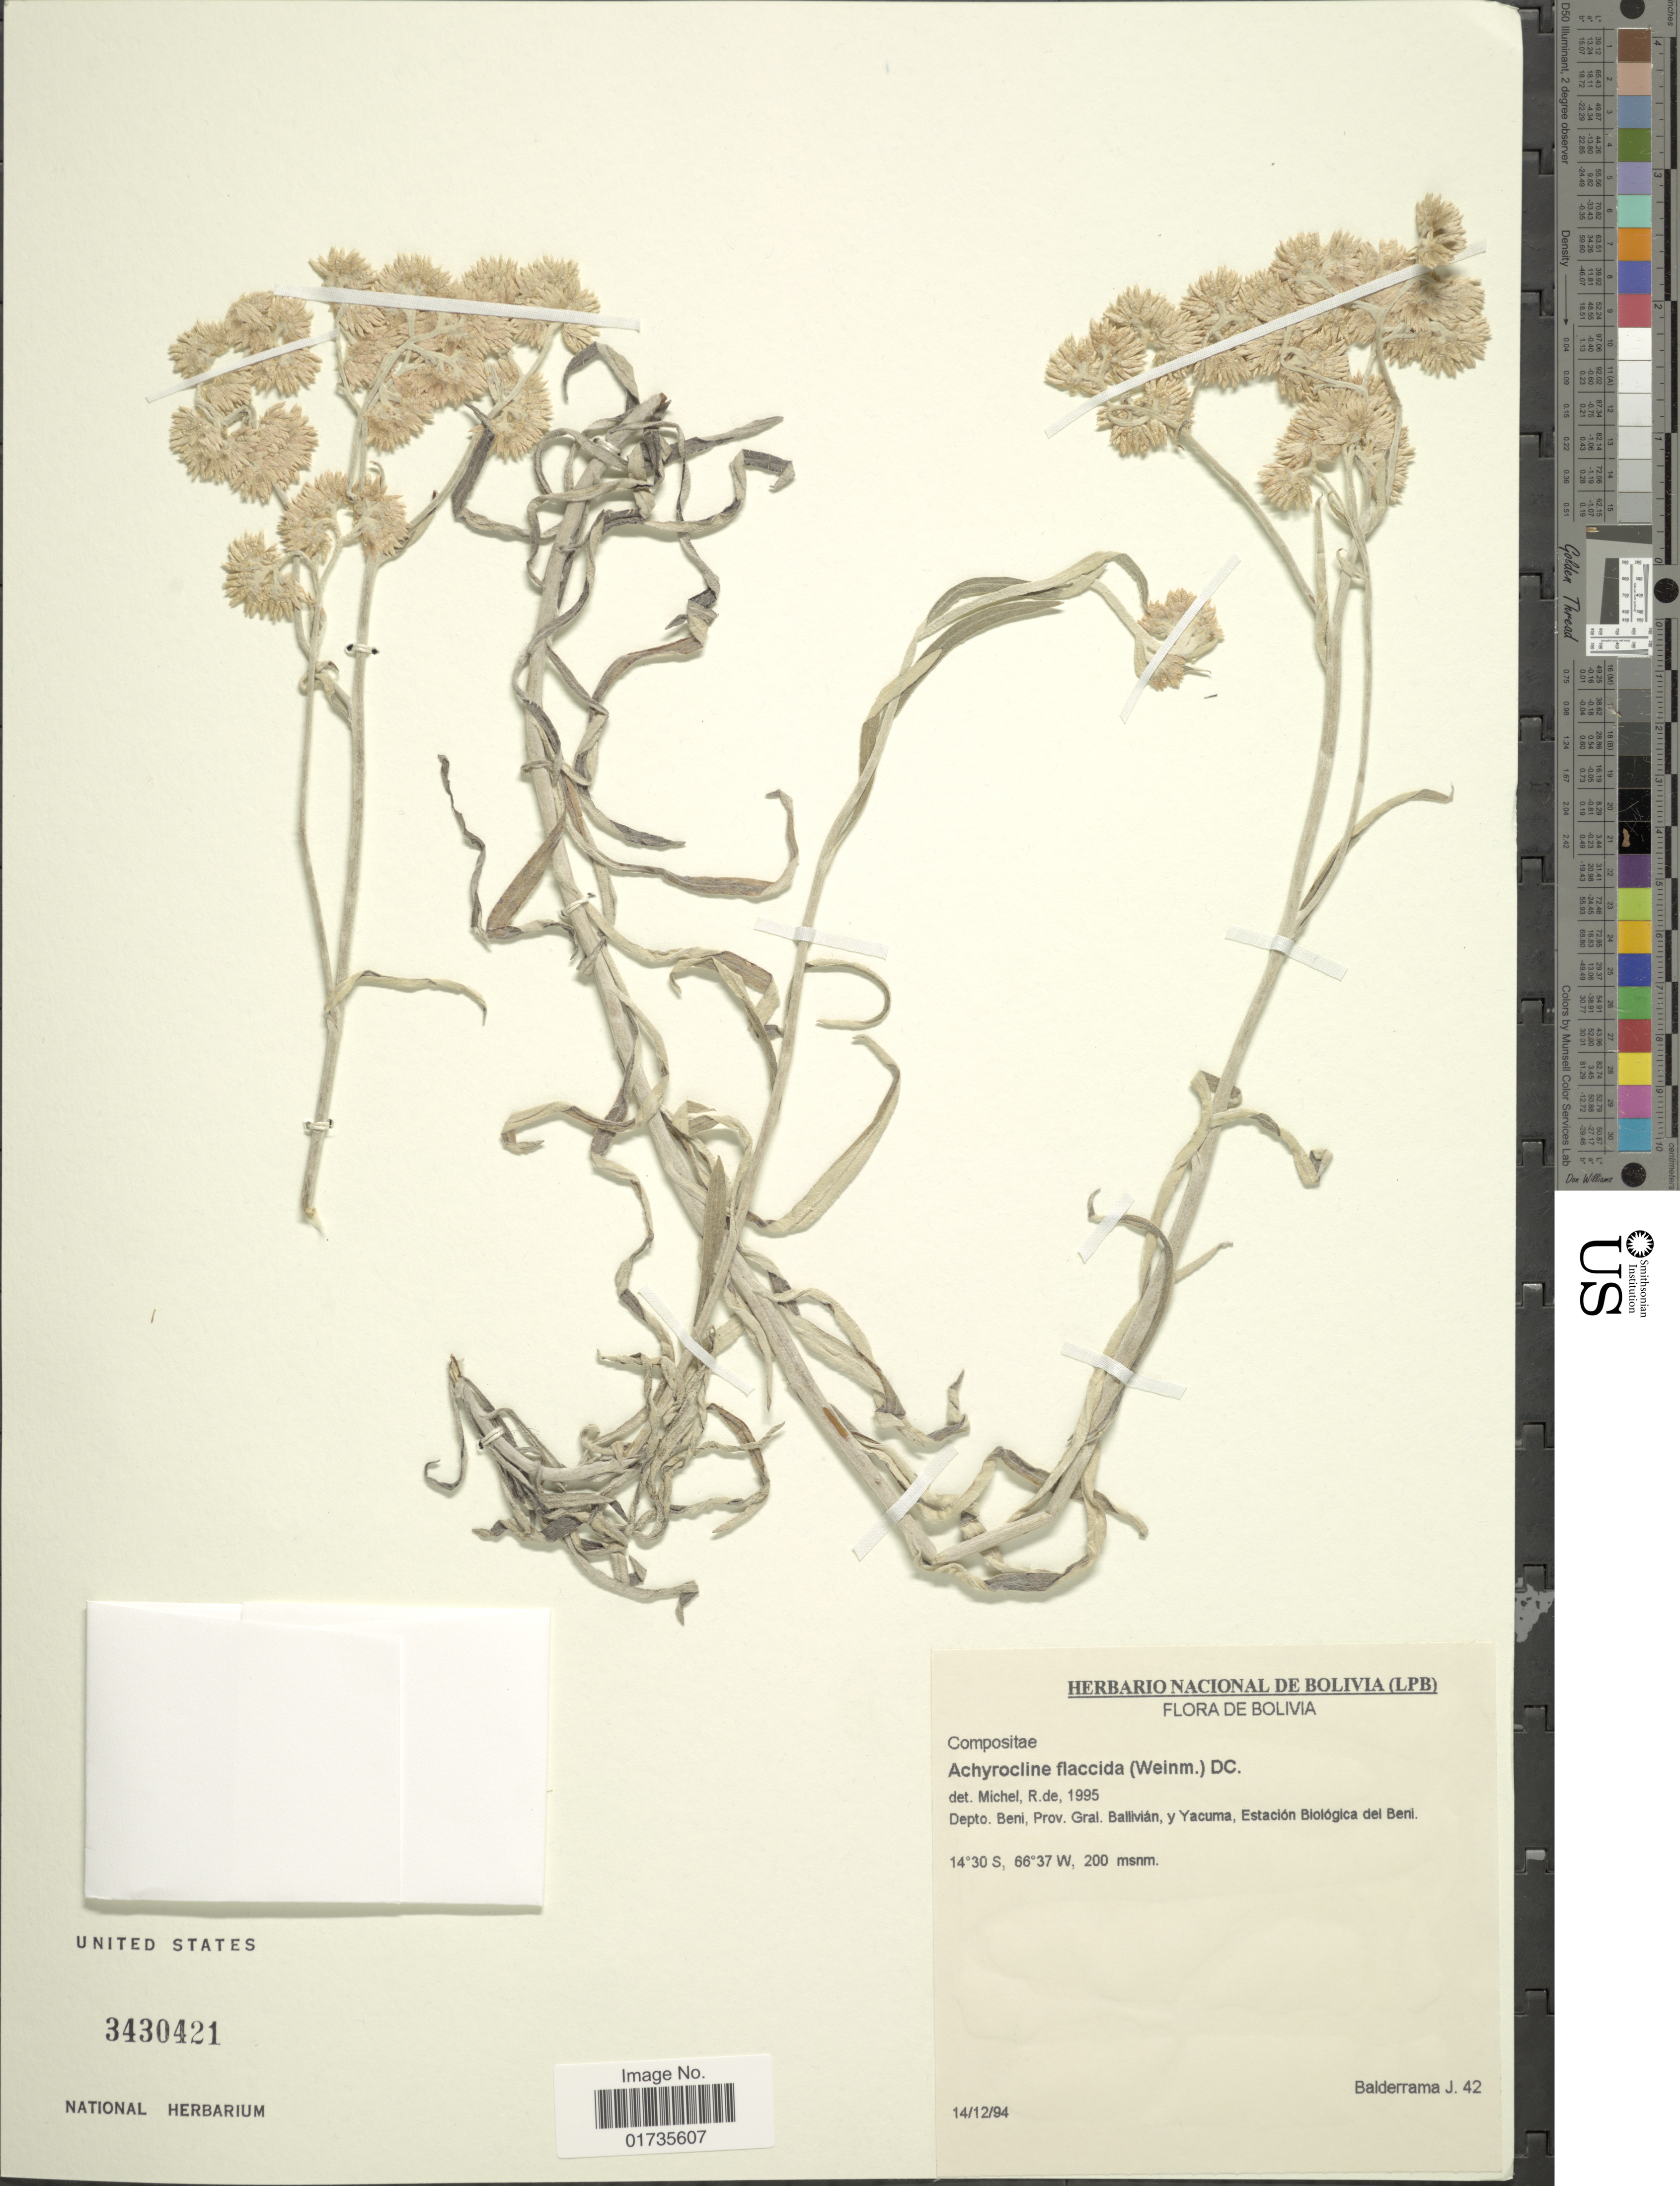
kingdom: Plantae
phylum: Tracheophyta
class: Magnoliopsida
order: Asterales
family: Asteraceae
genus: Achyrocline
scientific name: Achyrocline flaccida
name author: (Weinm.) DC.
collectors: J. Balderrama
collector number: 42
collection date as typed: Transcribed d/m/y: 14/12/94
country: Bolivia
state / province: Beni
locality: Depto. Beni, Prov. Gral. Ballivian, y Yacuma, Estacion Biologica del Beni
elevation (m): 200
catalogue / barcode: US 3430421